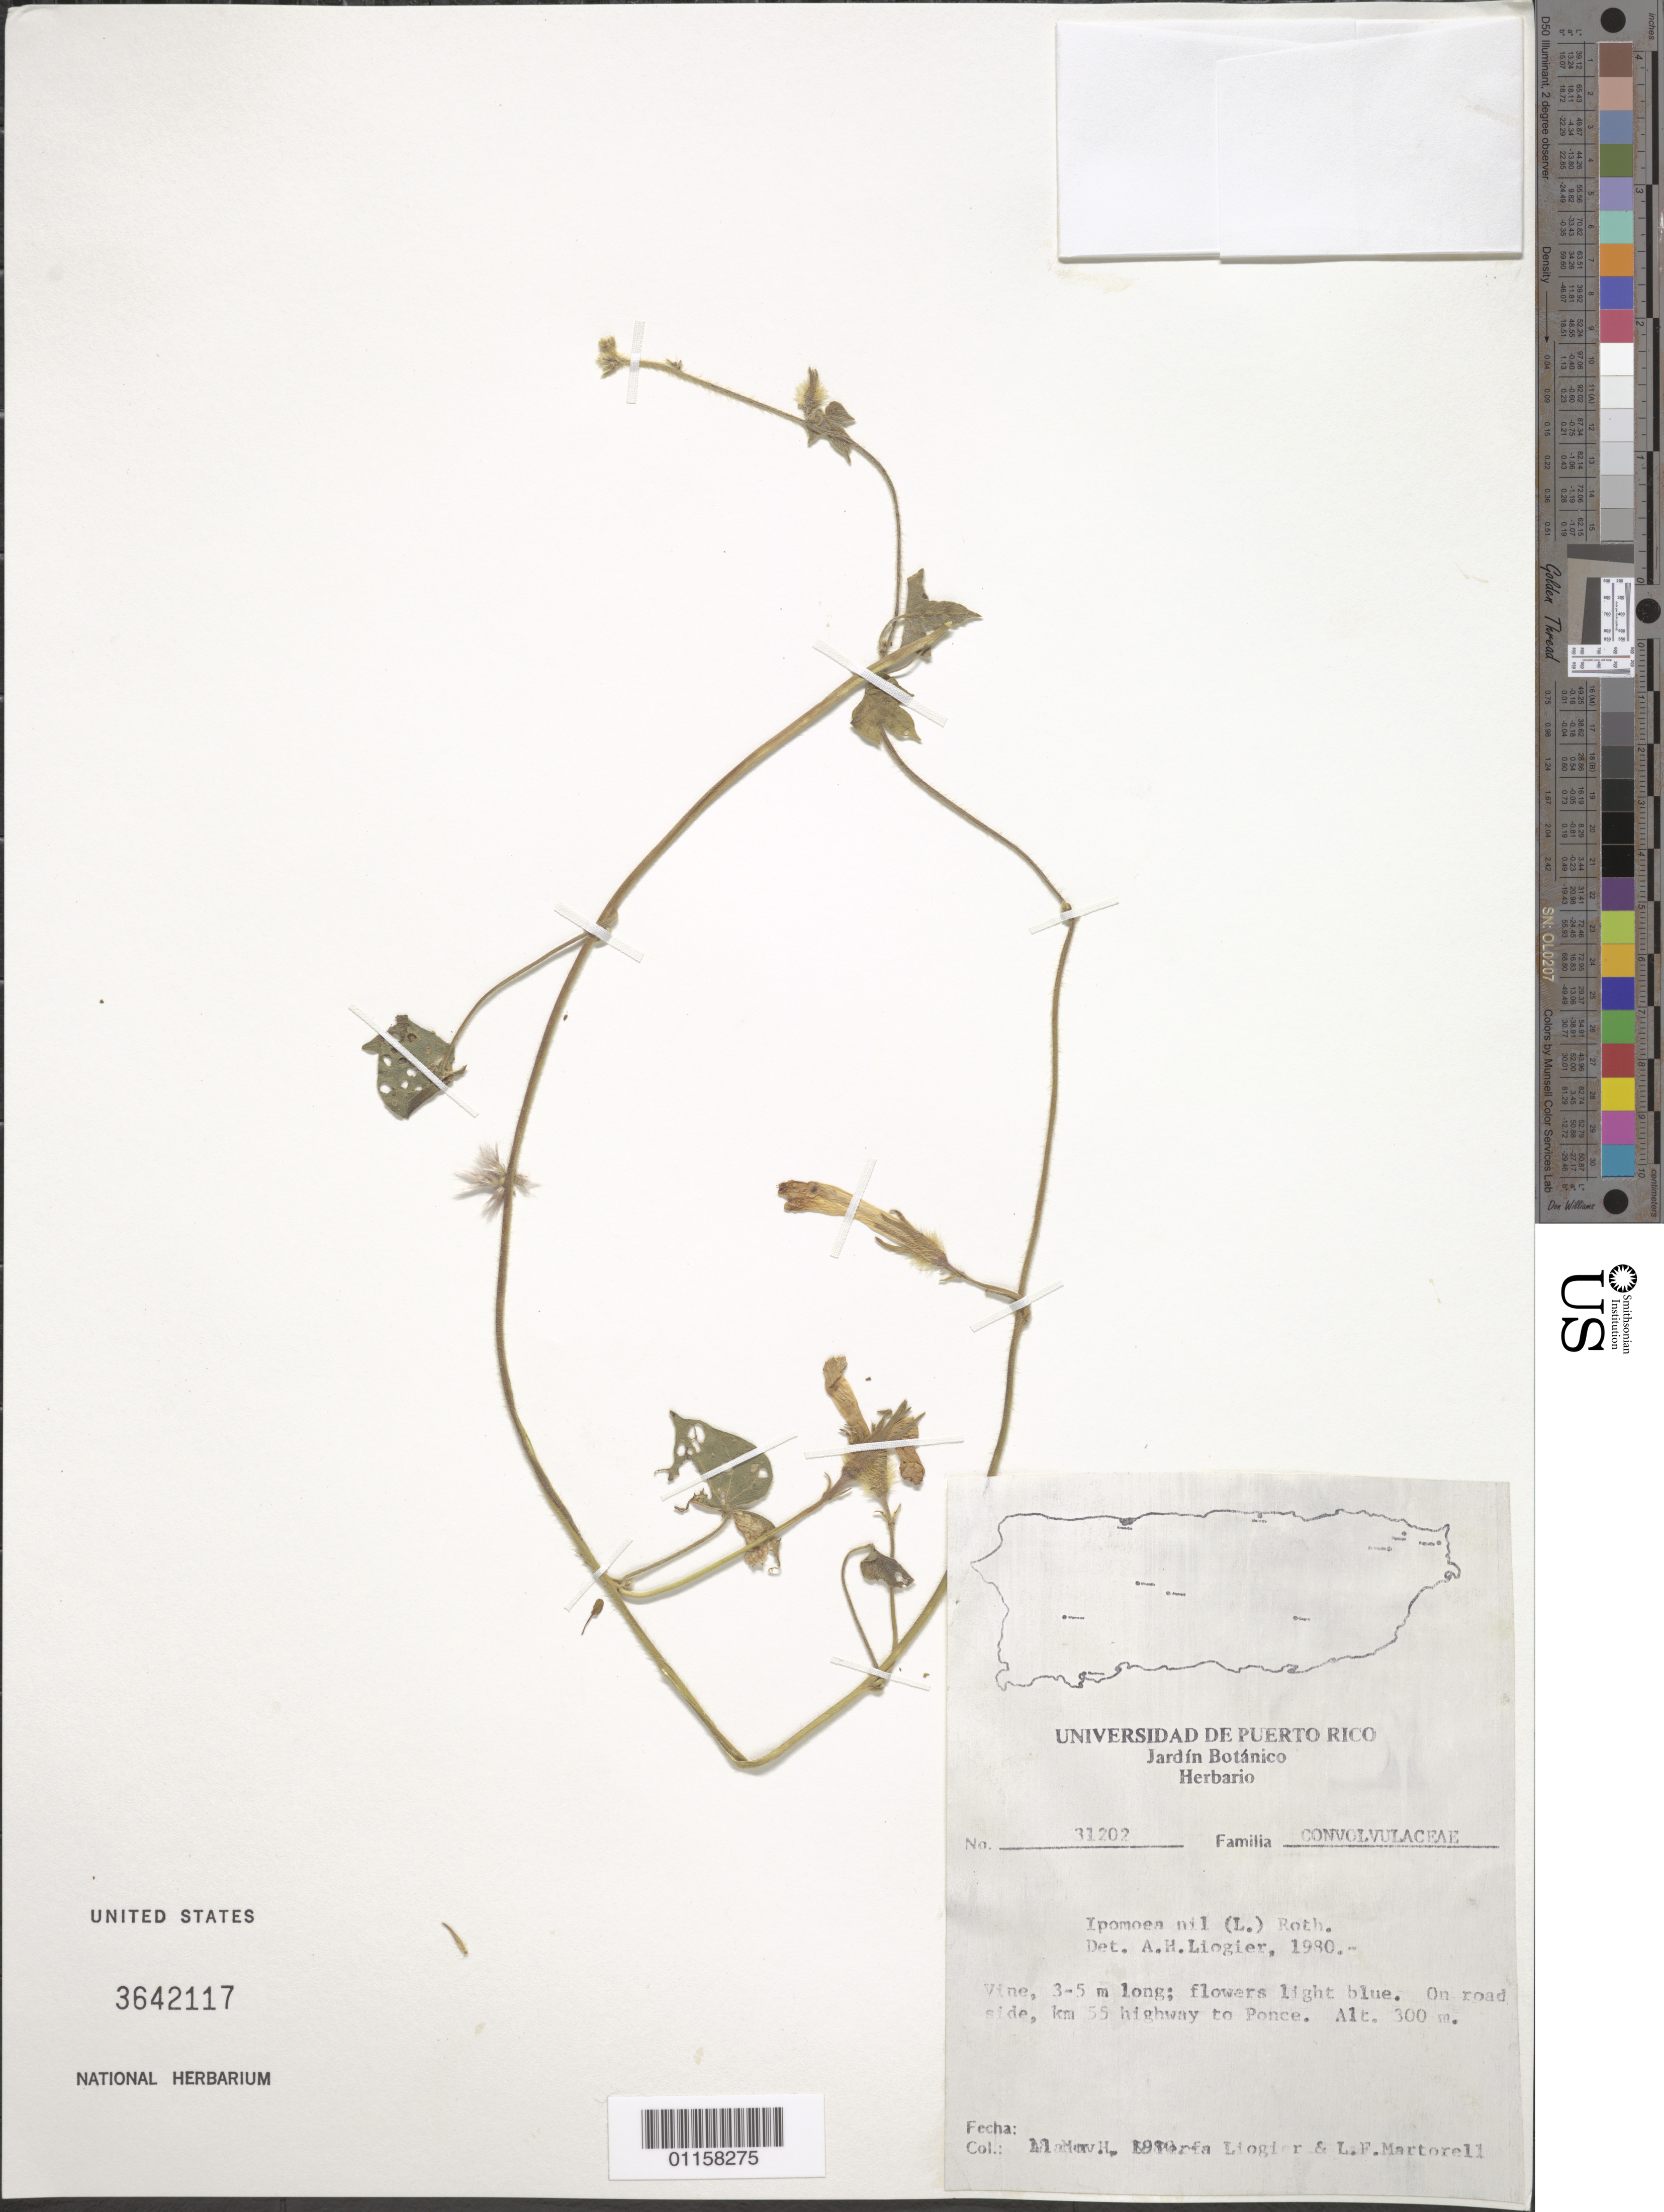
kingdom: Plantae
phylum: Tracheophyta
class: Magnoliopsida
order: Solanales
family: Convolvulaceae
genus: Ipomoea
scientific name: Ipomoea nil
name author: (L.) Roth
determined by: Liogier, Alain H.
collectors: A. H. Liogier, M. P. Liogier & L. Martorell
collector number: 31202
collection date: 1980-11-18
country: Puerto Rico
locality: Ponce; km 55 highway to Ponce.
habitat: On roadside.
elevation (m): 300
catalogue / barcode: US 3642117